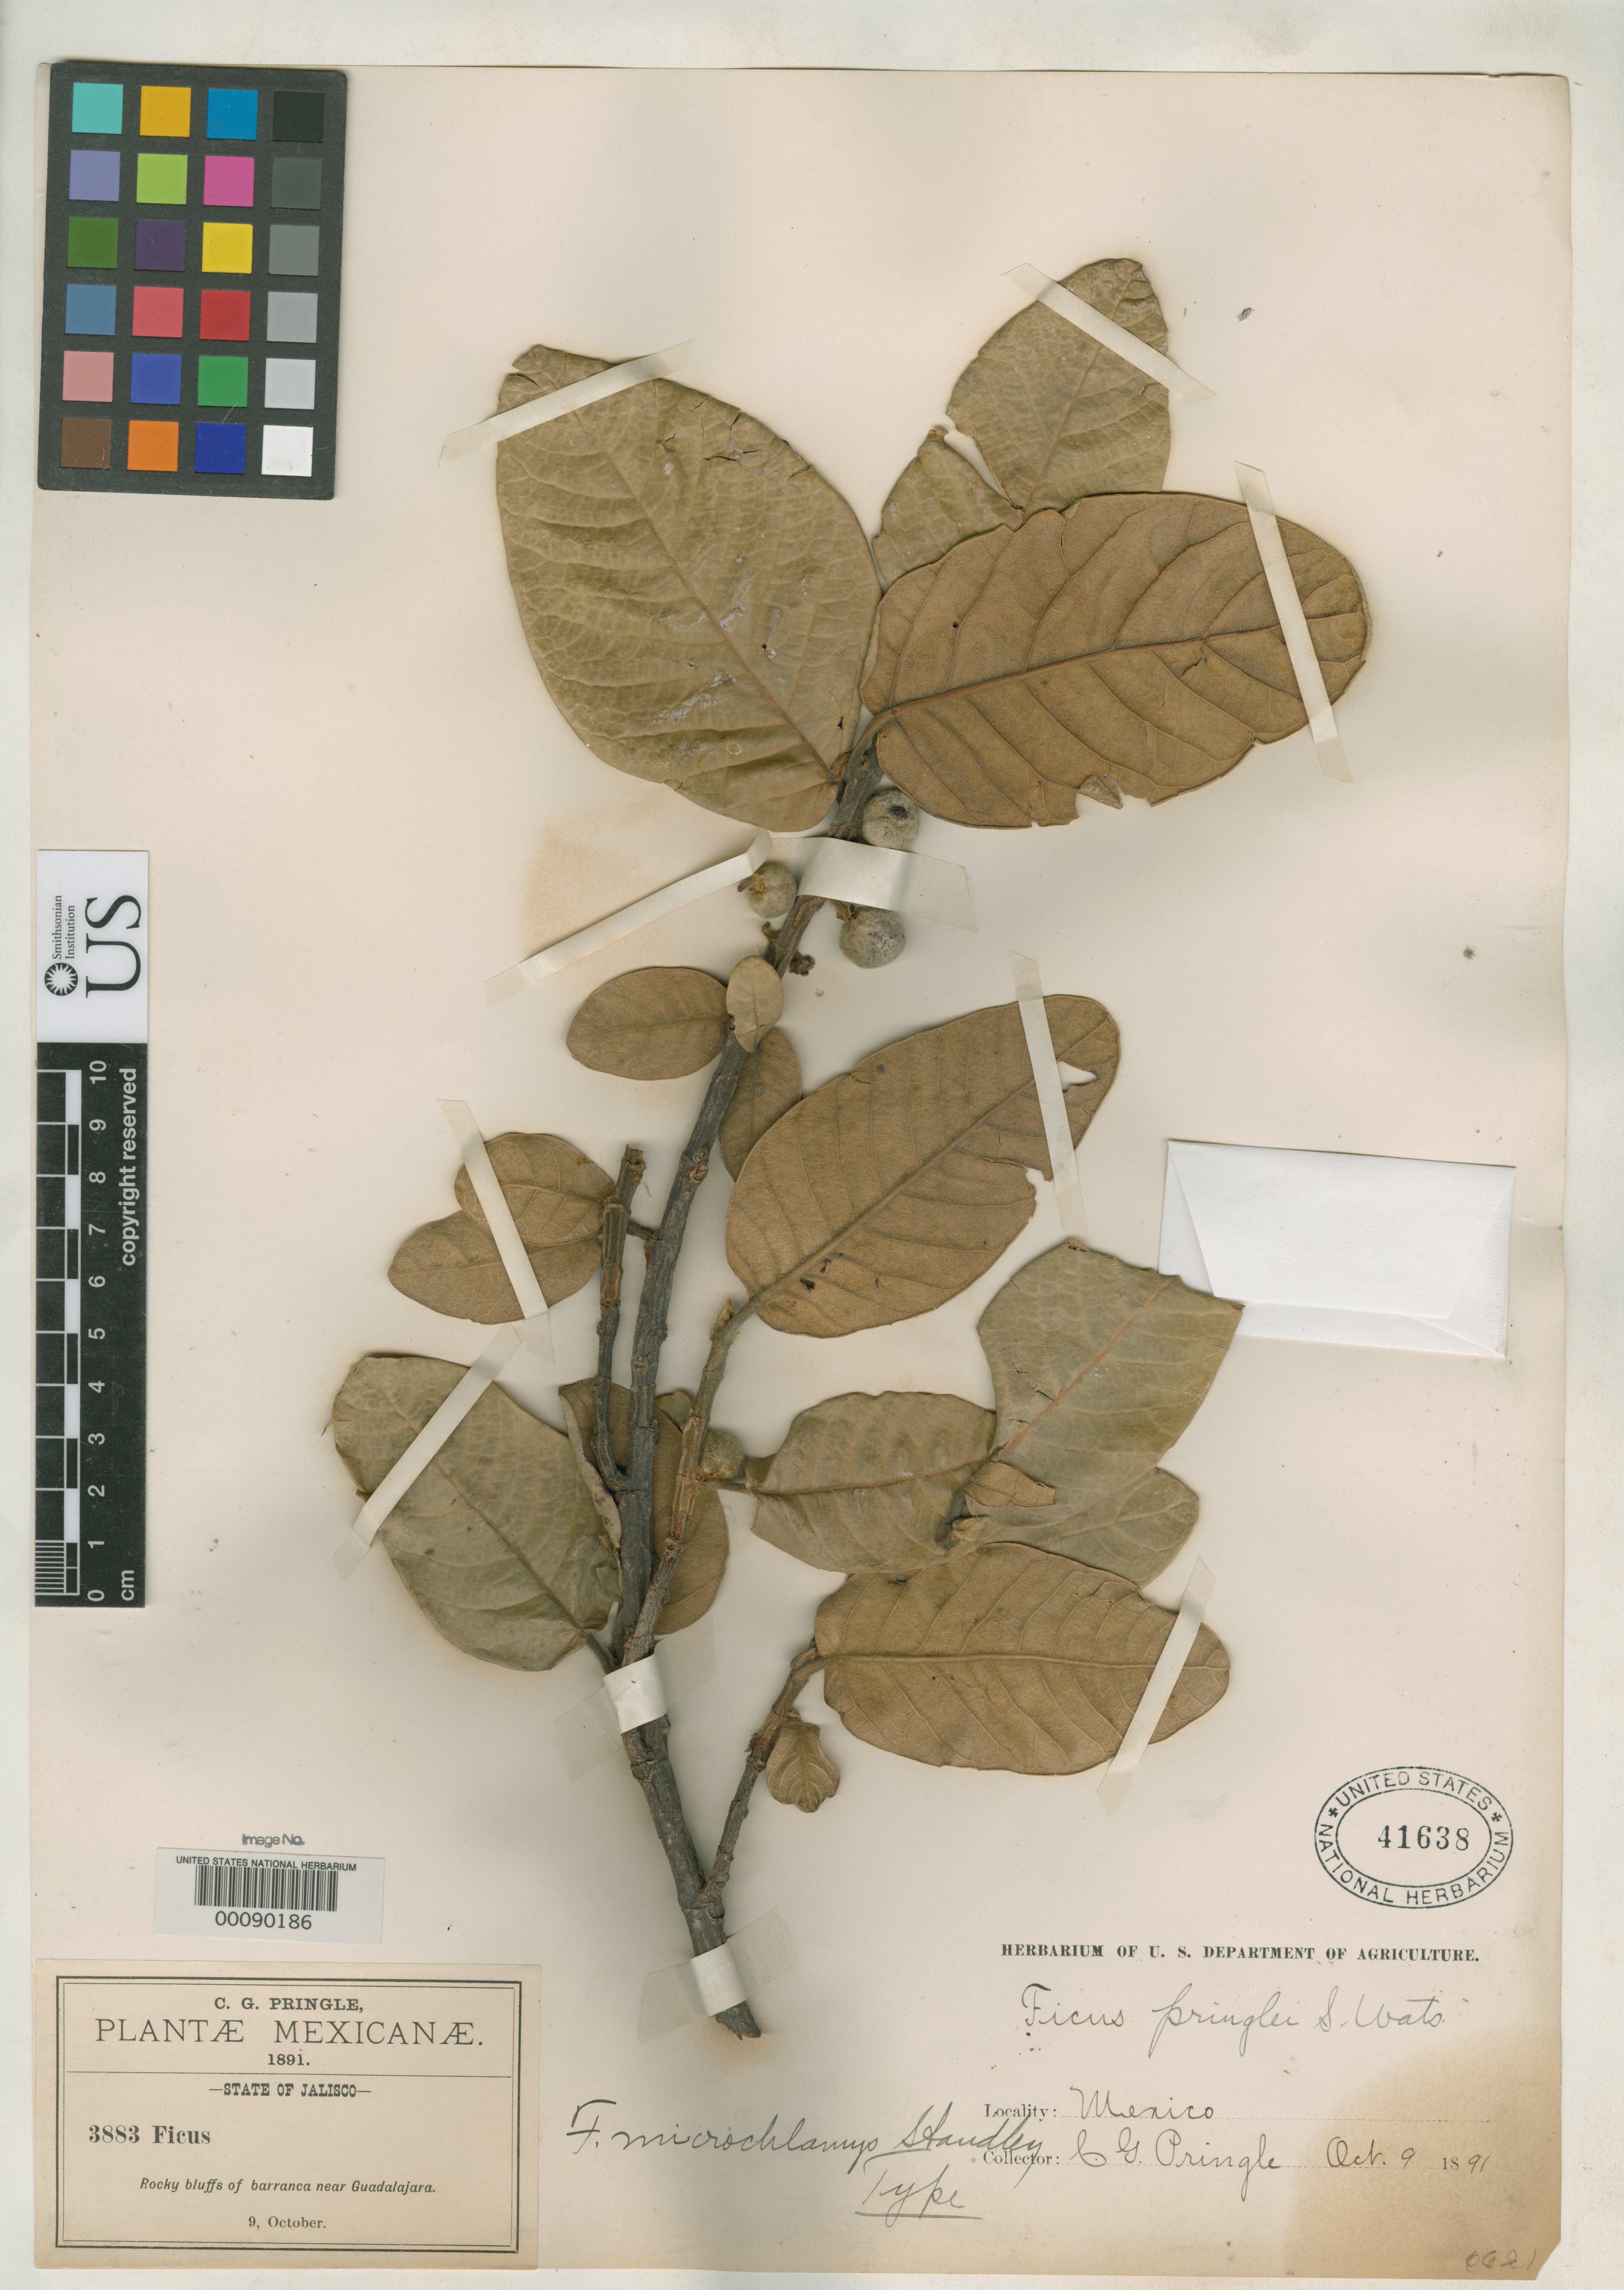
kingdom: Plantae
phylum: Tracheophyta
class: Magnoliopsida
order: Rosales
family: Moraceae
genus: Ficus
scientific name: Ficus microchlamys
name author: Standl.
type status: Holotype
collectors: C. G. Pringle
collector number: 3883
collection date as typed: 09 Oct 1891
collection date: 1891-10-09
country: Mexico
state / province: Jalisco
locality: Barranca near Guadalajara.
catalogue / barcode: US 41638